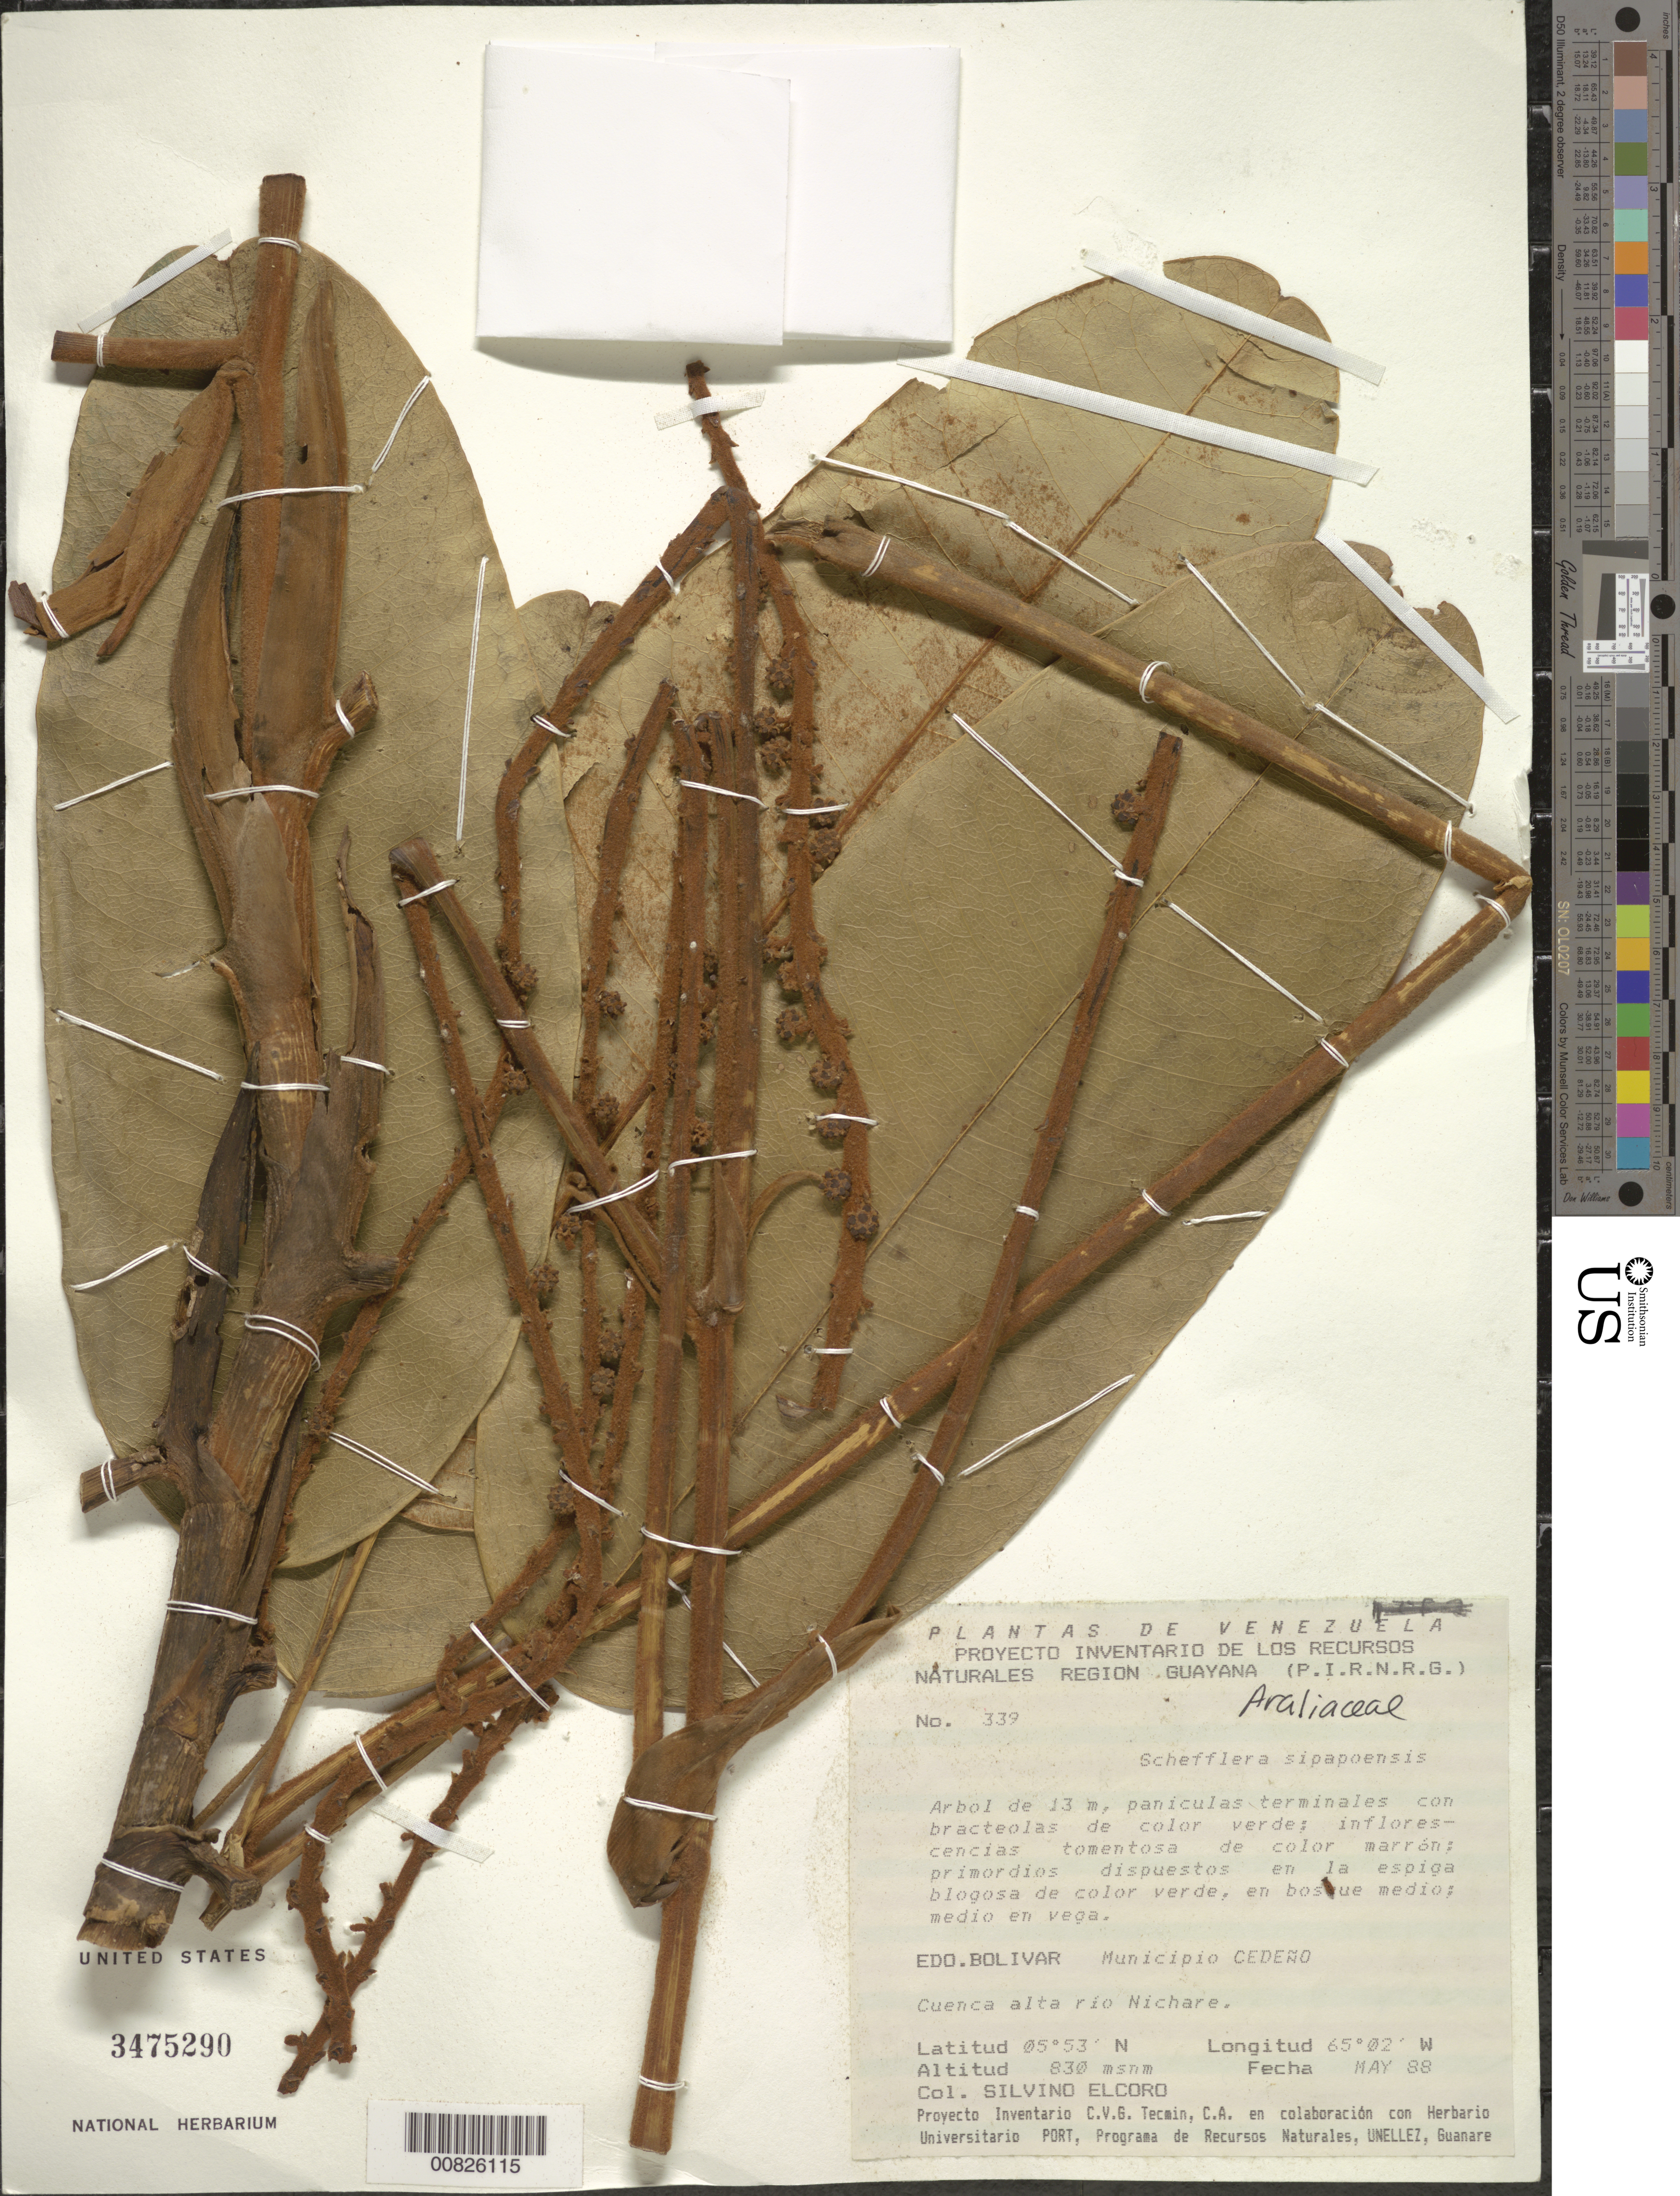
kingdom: Plantae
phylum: Tracheophyta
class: Magnoliopsida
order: Apiales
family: Araliaceae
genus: Schefflera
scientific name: Schefflera sipapoensis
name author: Maguire et al.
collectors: S. Elcoro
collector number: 339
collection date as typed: May-88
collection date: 1988-05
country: Venezuela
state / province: Bolívar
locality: Mun. Cedeño, Alta Río Nichare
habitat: Bosque medio, medio en vega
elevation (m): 830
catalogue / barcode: US 3475290